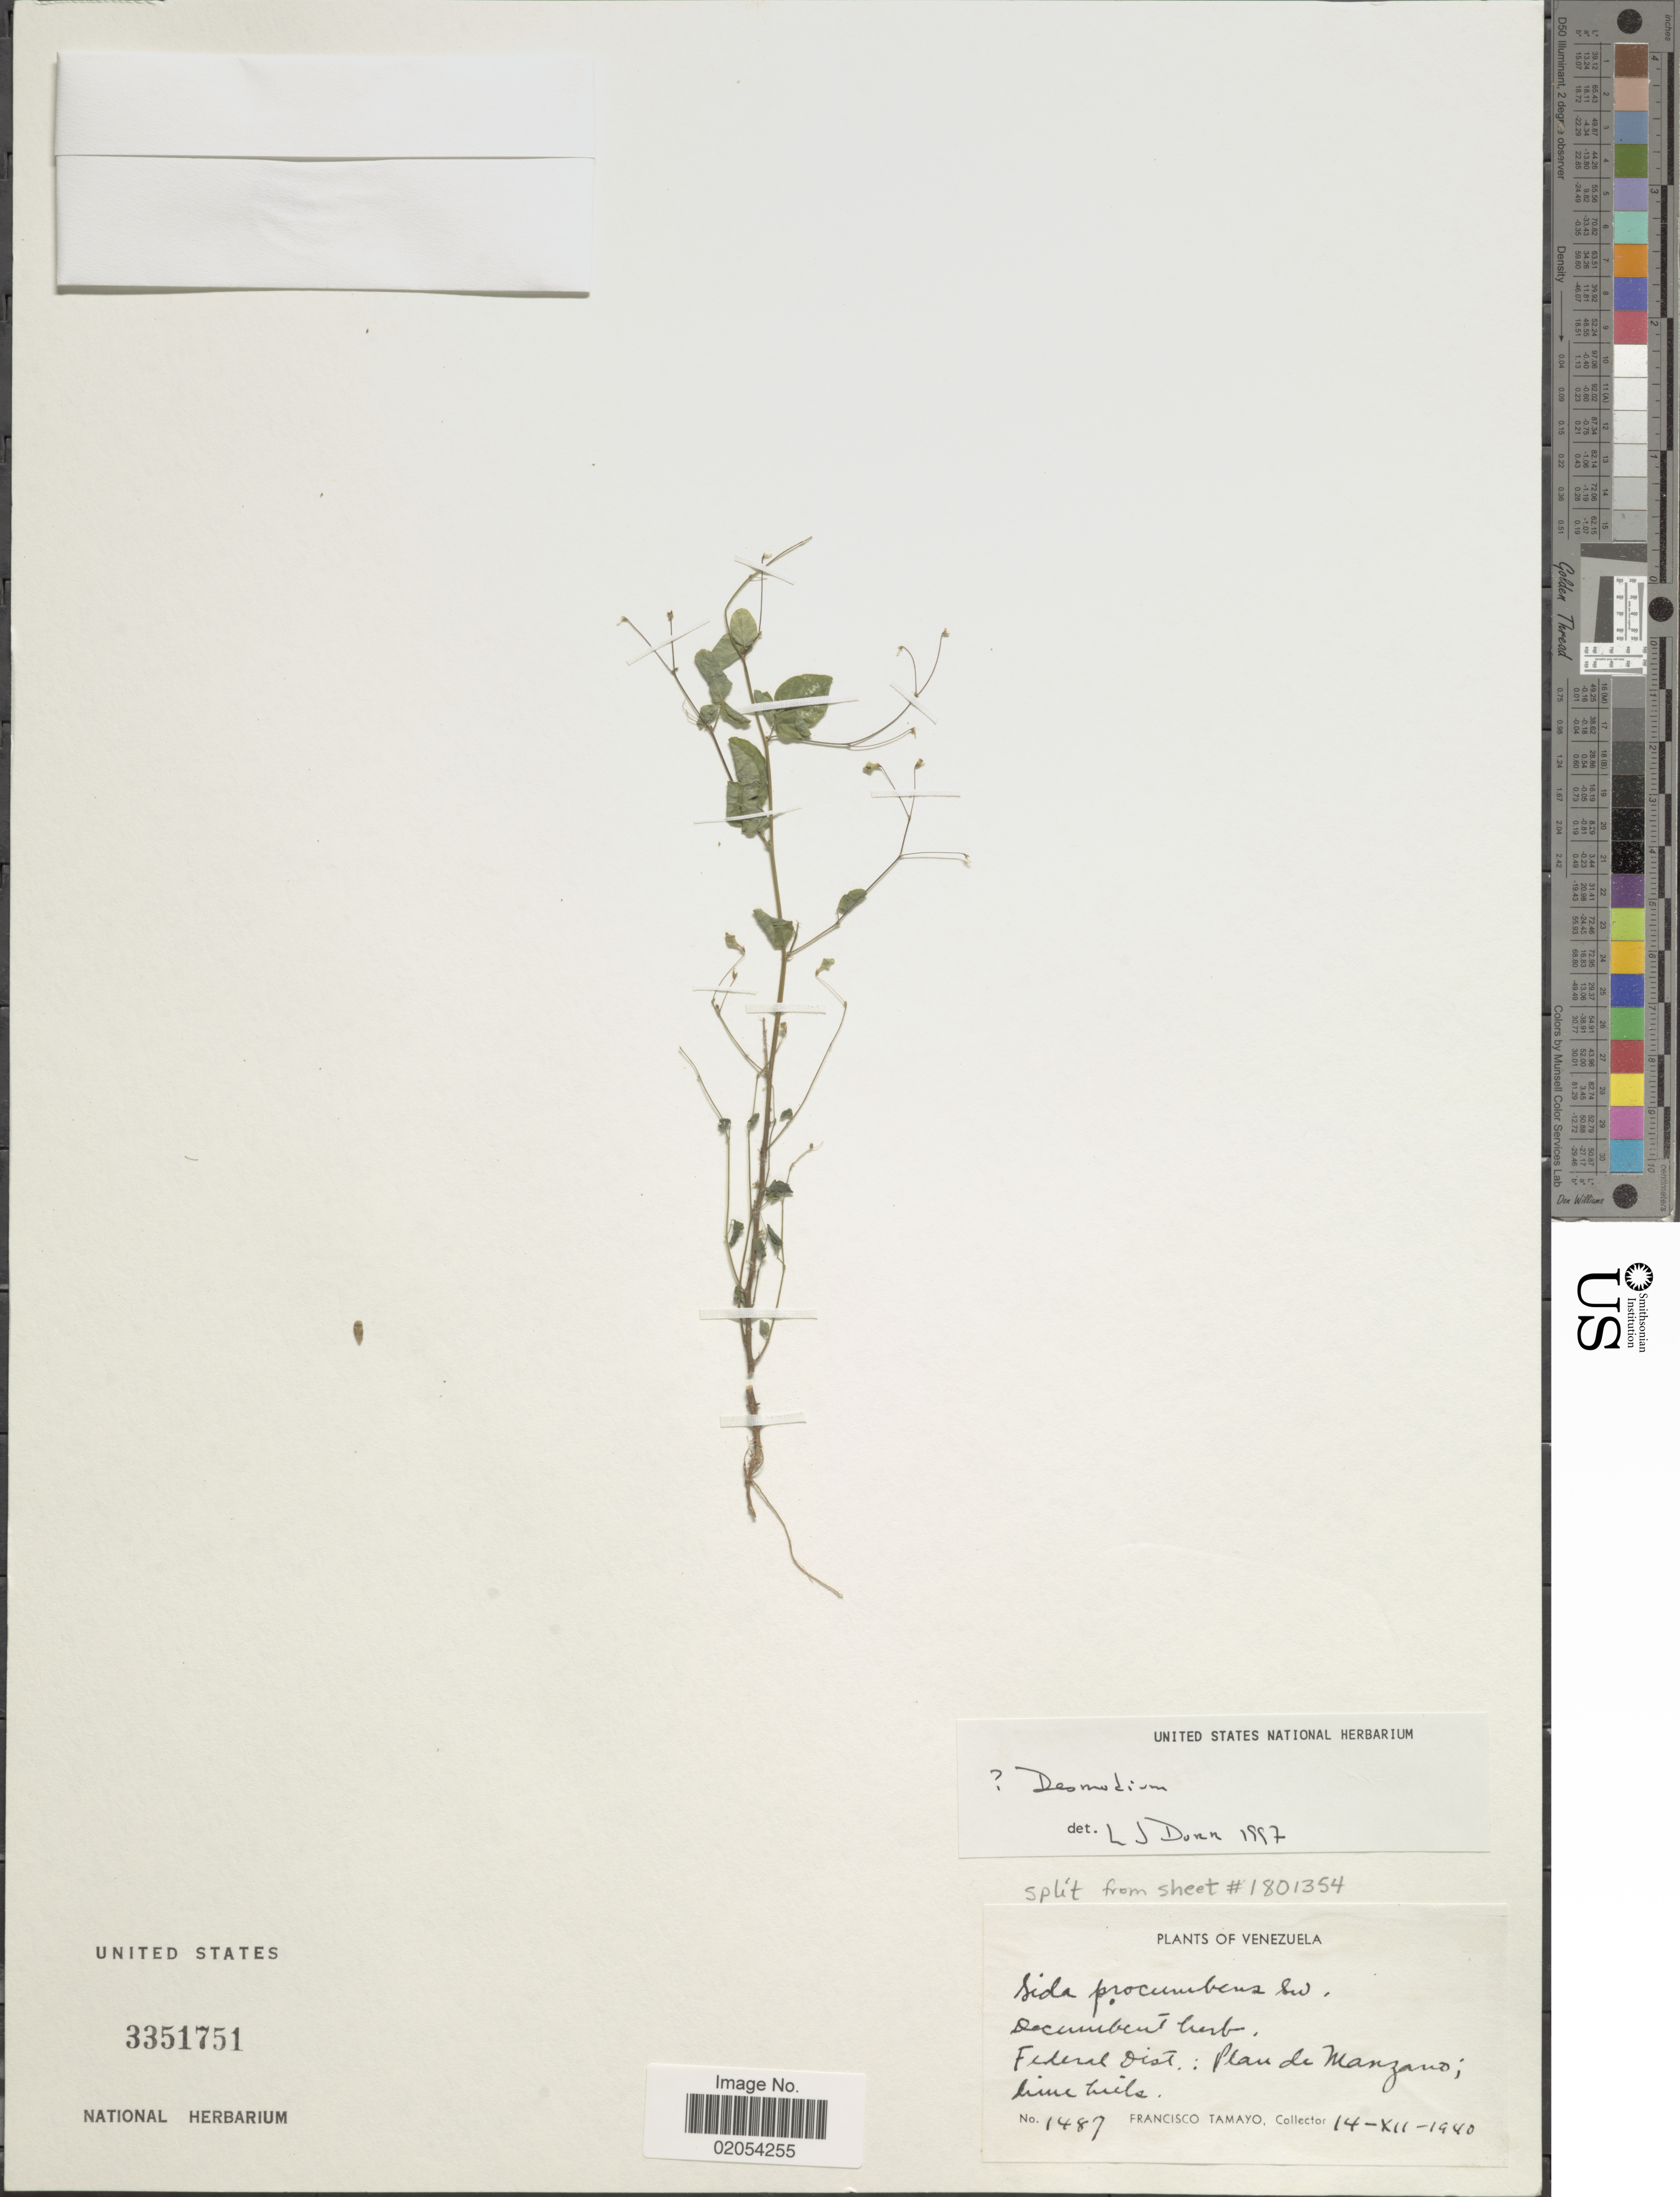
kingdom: Plantae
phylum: Tracheophyta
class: Magnoliopsida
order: Fabales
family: Fabaceae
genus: Desmodium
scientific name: Desmodium sp.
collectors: F. Tamayo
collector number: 1487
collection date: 1940-10-14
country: Venezuela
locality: Venezuela, Federal Dist. Plan de Manzanio.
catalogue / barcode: US 3351751